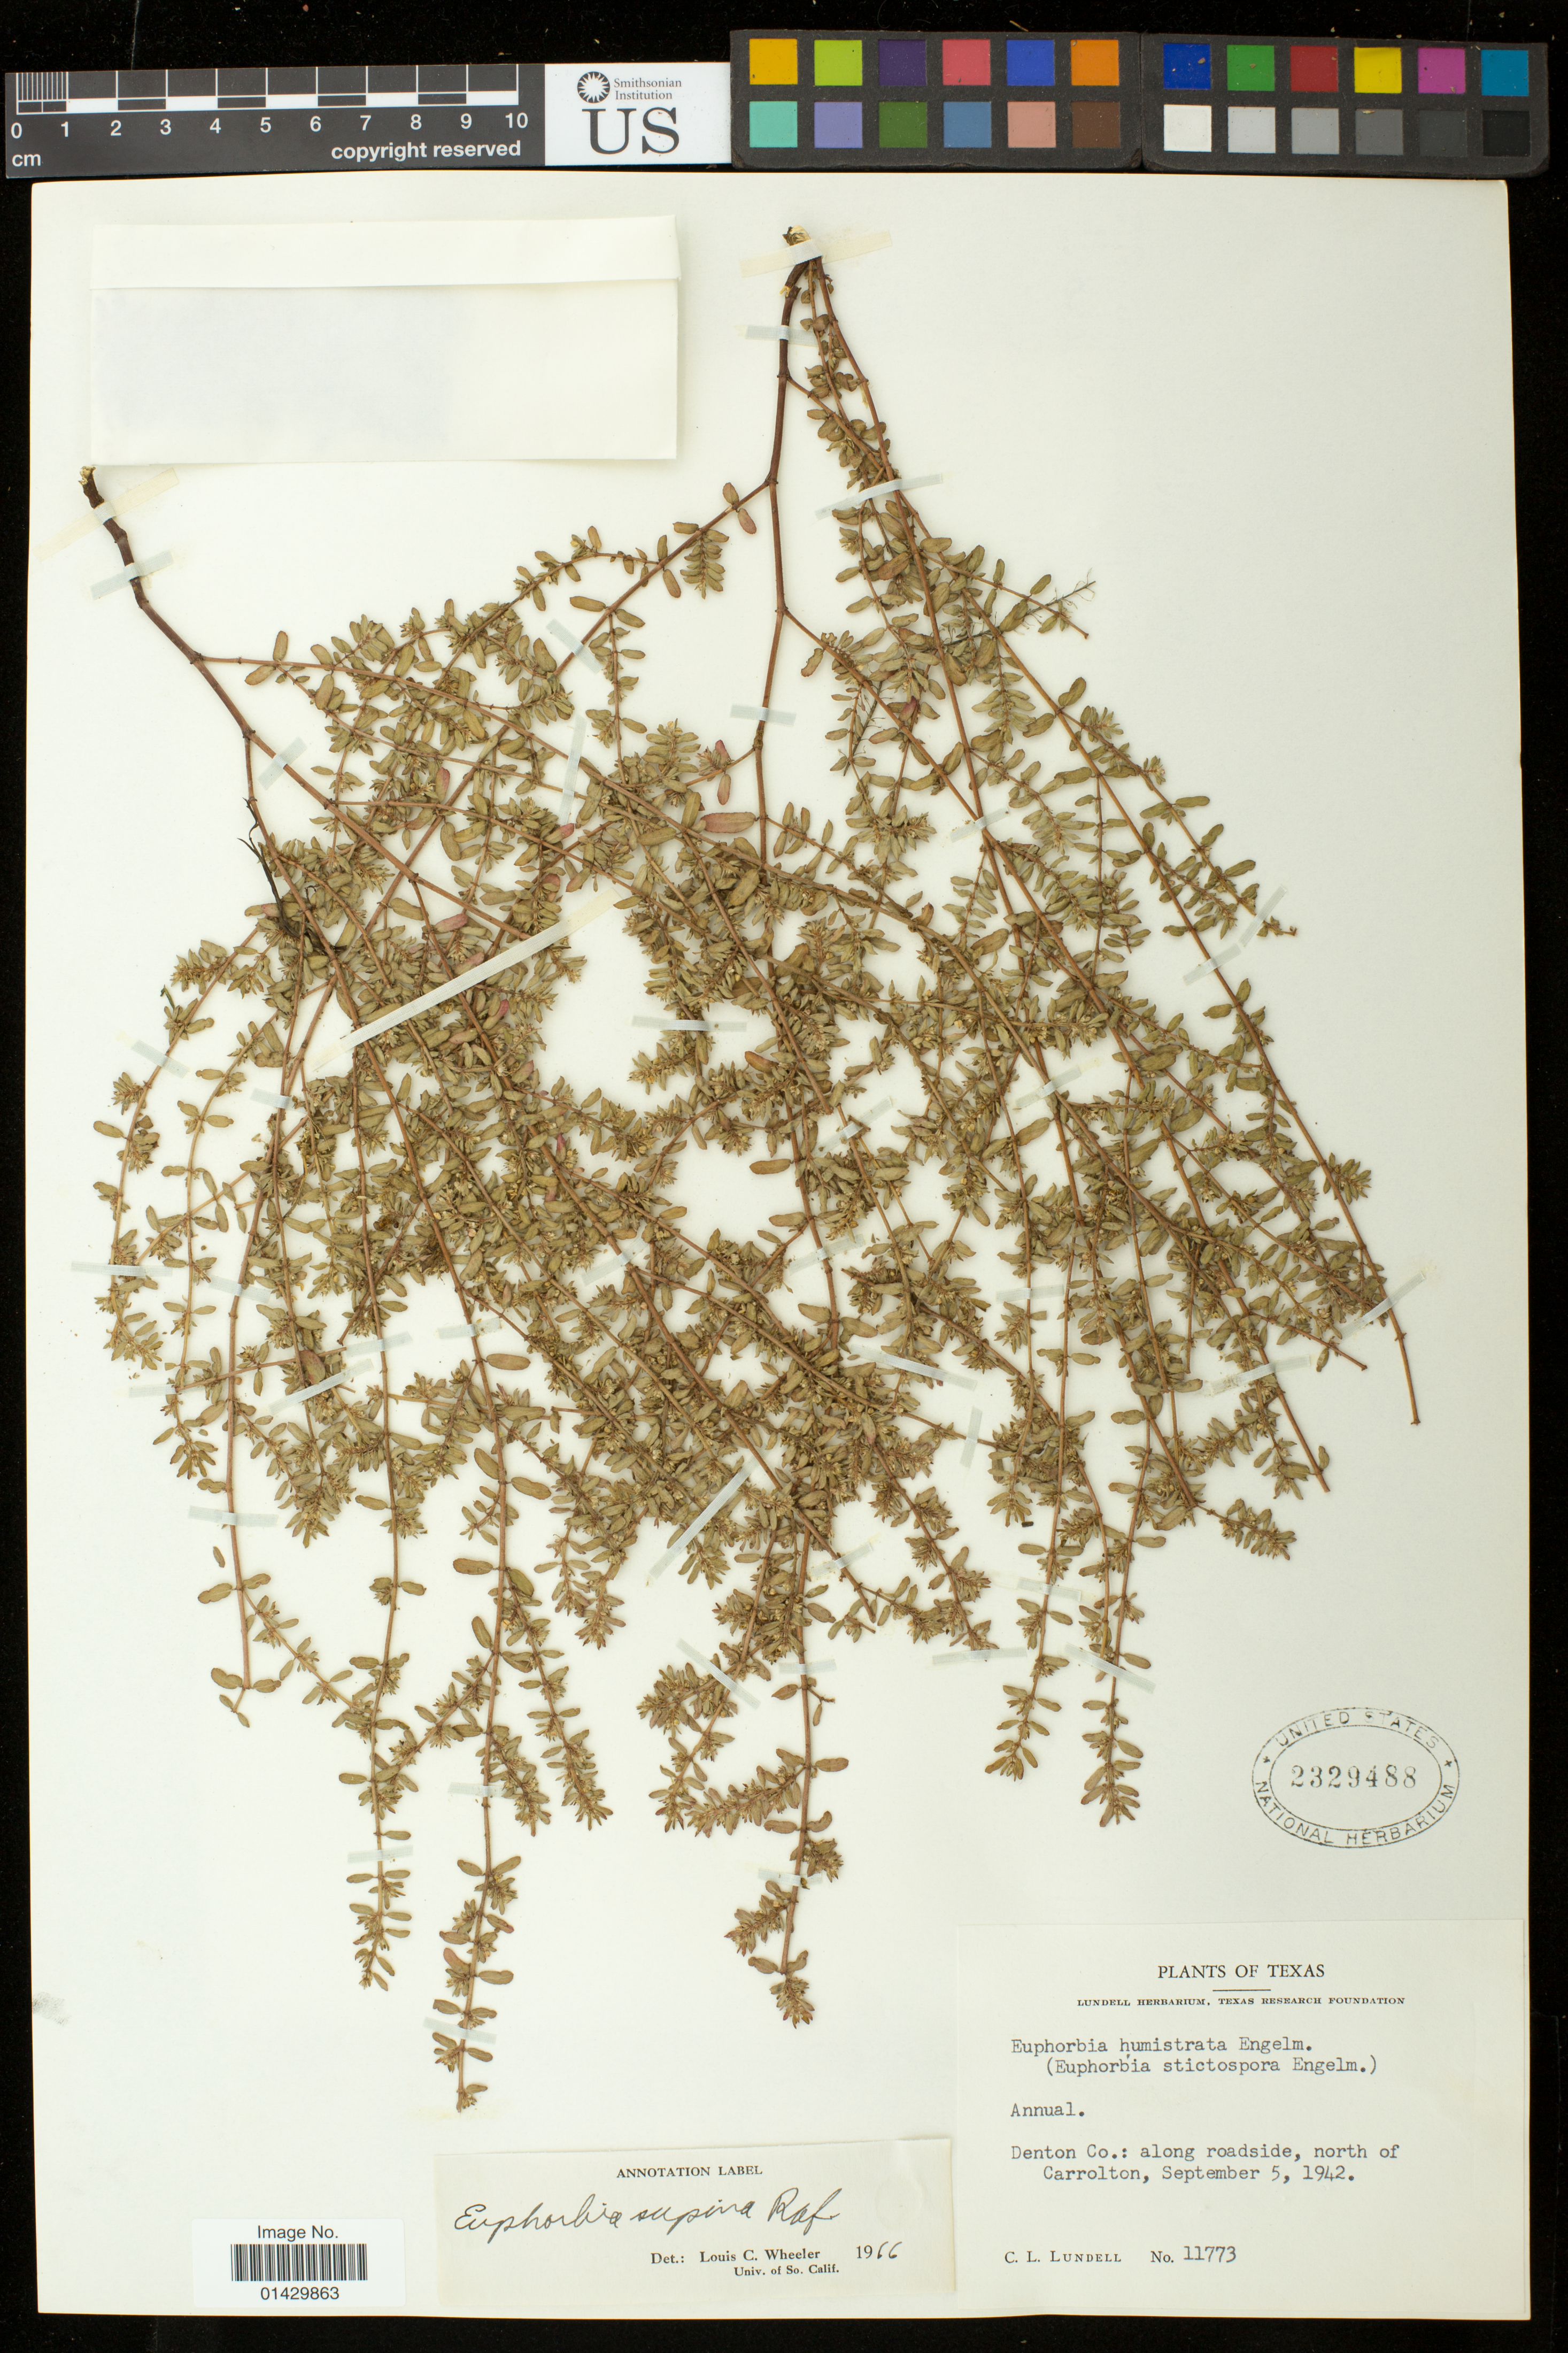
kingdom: Plantae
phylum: Tracheophyta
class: Magnoliopsida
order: Malpighiales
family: Euphorbiaceae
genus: Euphorbia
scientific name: Euphorbia maculata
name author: L.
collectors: C. L. Lundell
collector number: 11773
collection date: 1942-09-05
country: United States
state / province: Texas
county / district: Denton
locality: North of Carrolton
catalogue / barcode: US 2329488